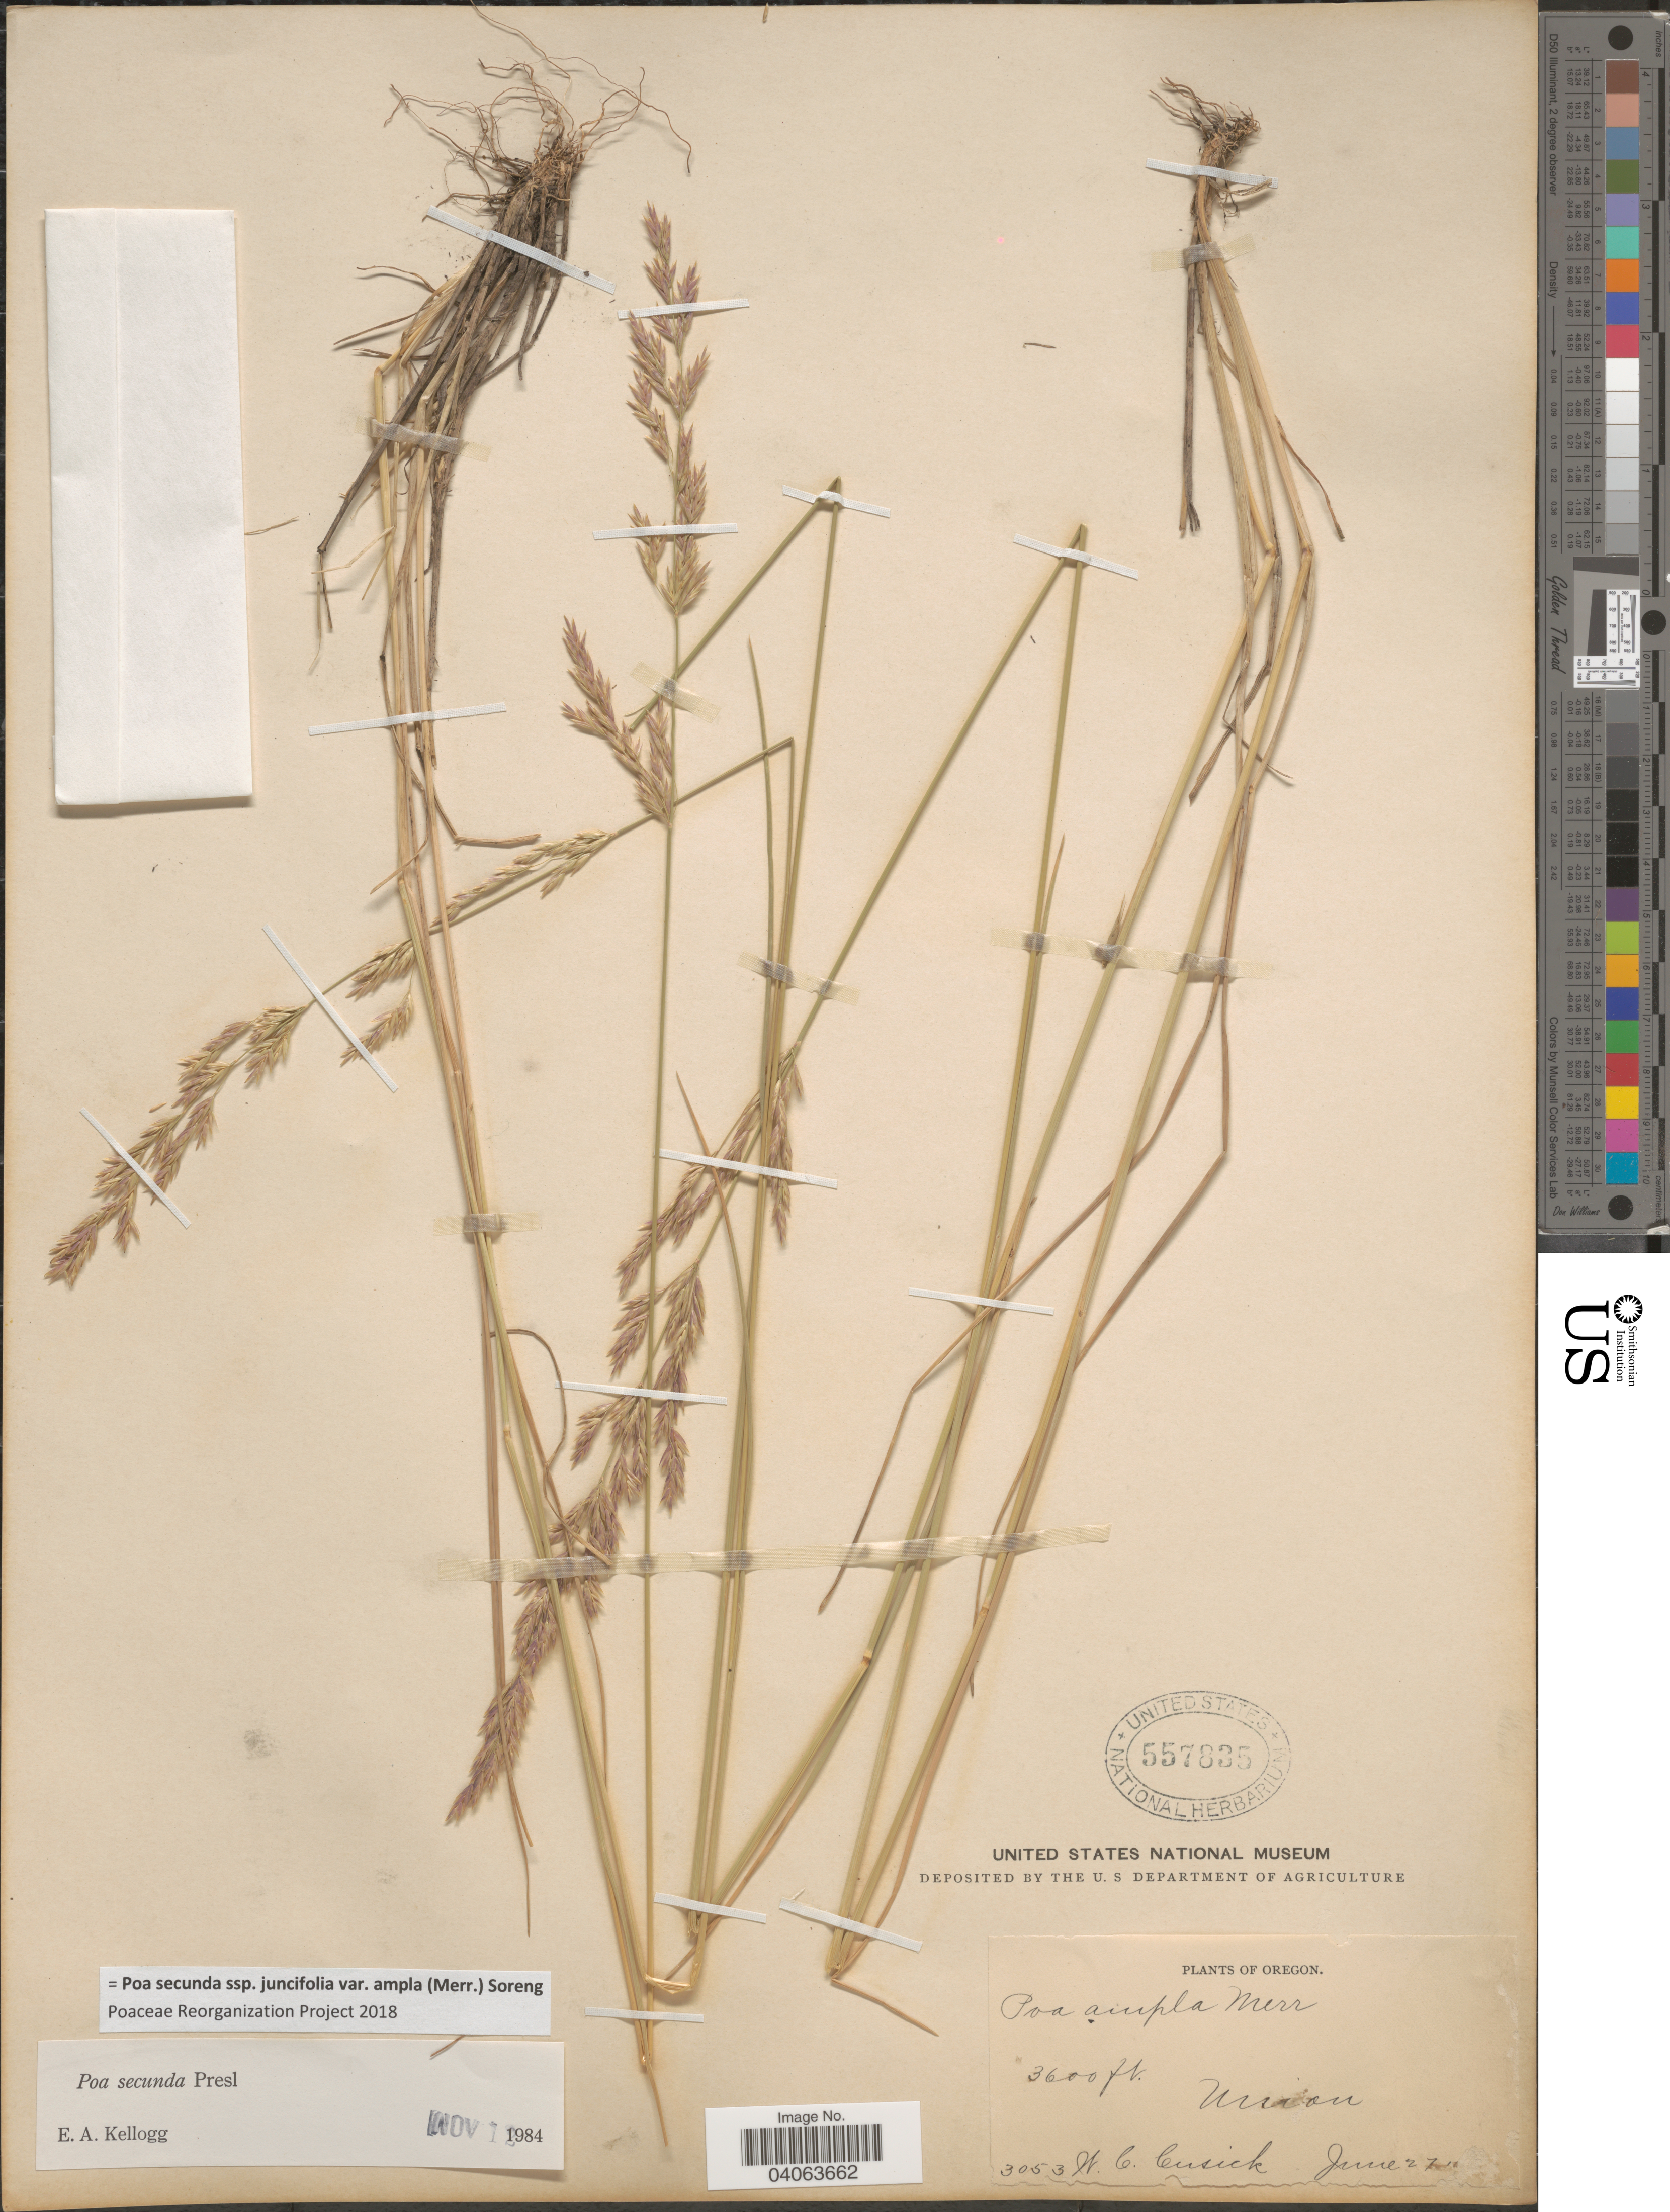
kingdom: Plantae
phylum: Tracheophyta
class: Liliopsida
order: Poales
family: Poaceae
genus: Poa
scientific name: Poa secunda subsp. juncifolia var. ampla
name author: (Merr.) Soreng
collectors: W. C. Cusick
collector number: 3053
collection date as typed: Transcribed d/m/y: /6/27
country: United States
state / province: Oregon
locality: Union.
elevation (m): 1097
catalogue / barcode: US 557835